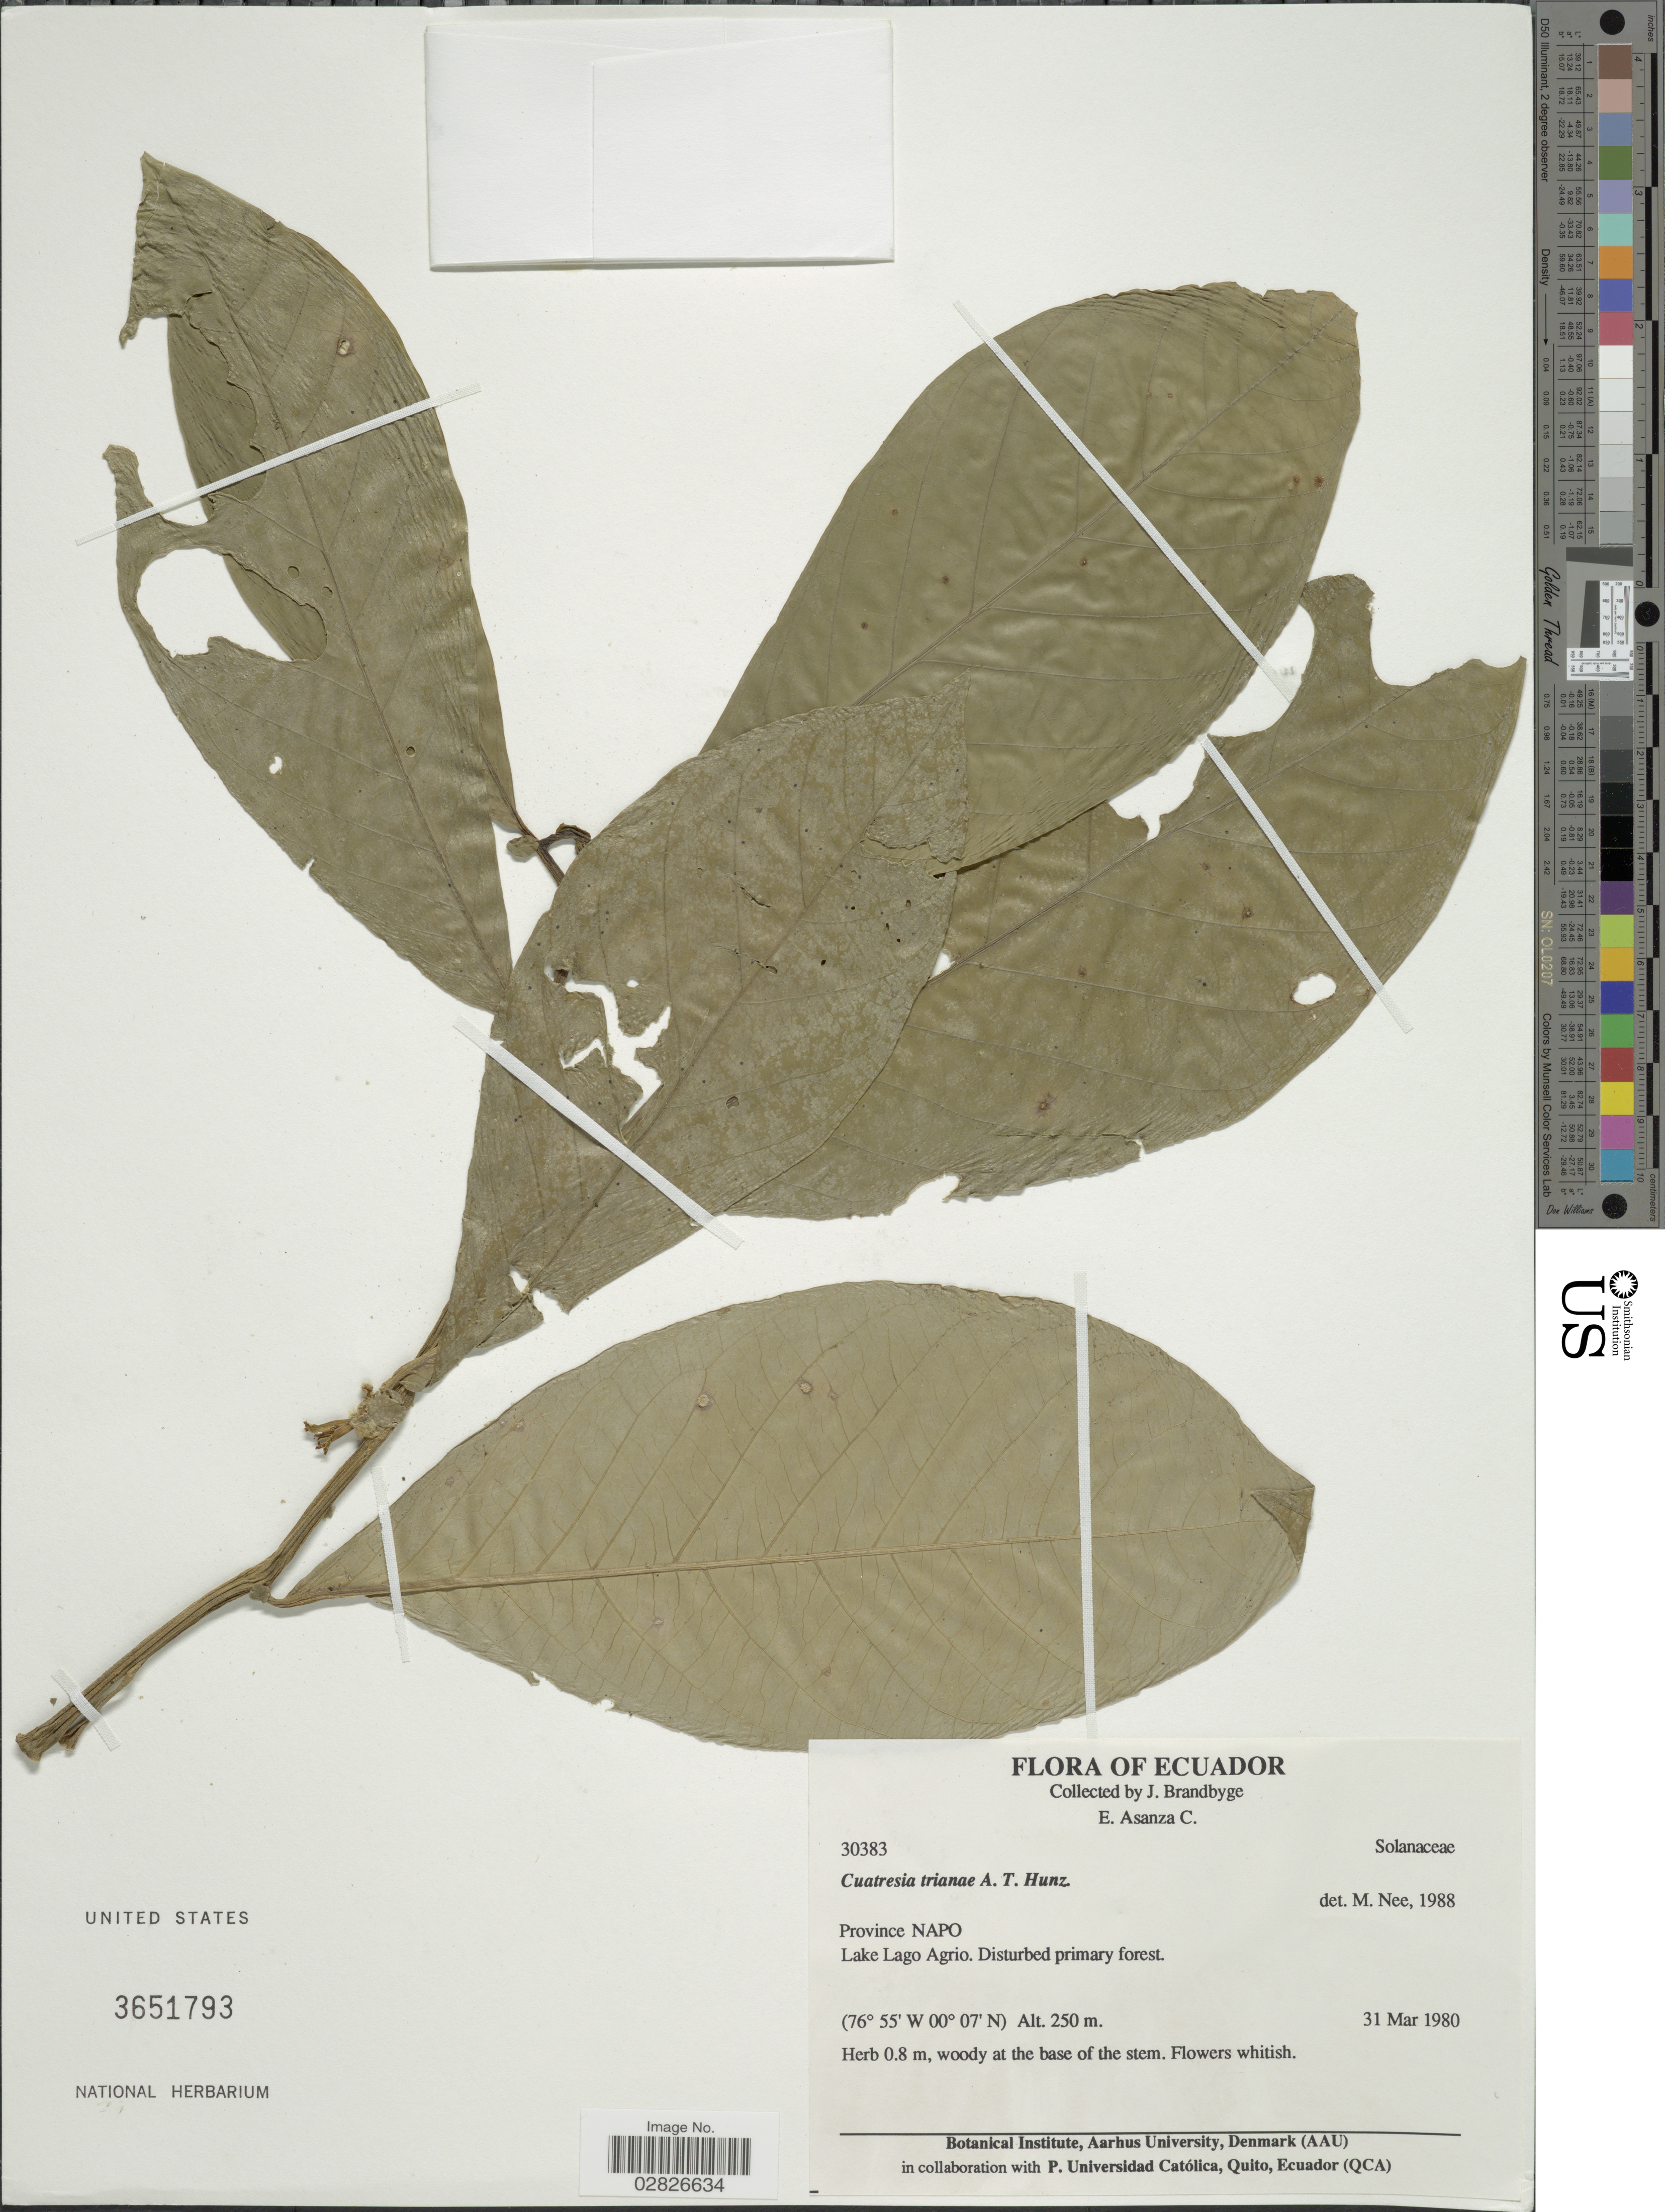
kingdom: Plantae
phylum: Tracheophyta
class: Magnoliopsida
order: Solanales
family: Solanaceae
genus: Cuatresia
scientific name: Cuatresia trianae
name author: Hunz.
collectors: J. Brandbyge & E. Asanza C.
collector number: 30383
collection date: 1980-03-31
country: Ecuador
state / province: Napo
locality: Lake Lago Agrio.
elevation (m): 250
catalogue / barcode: US 3651793